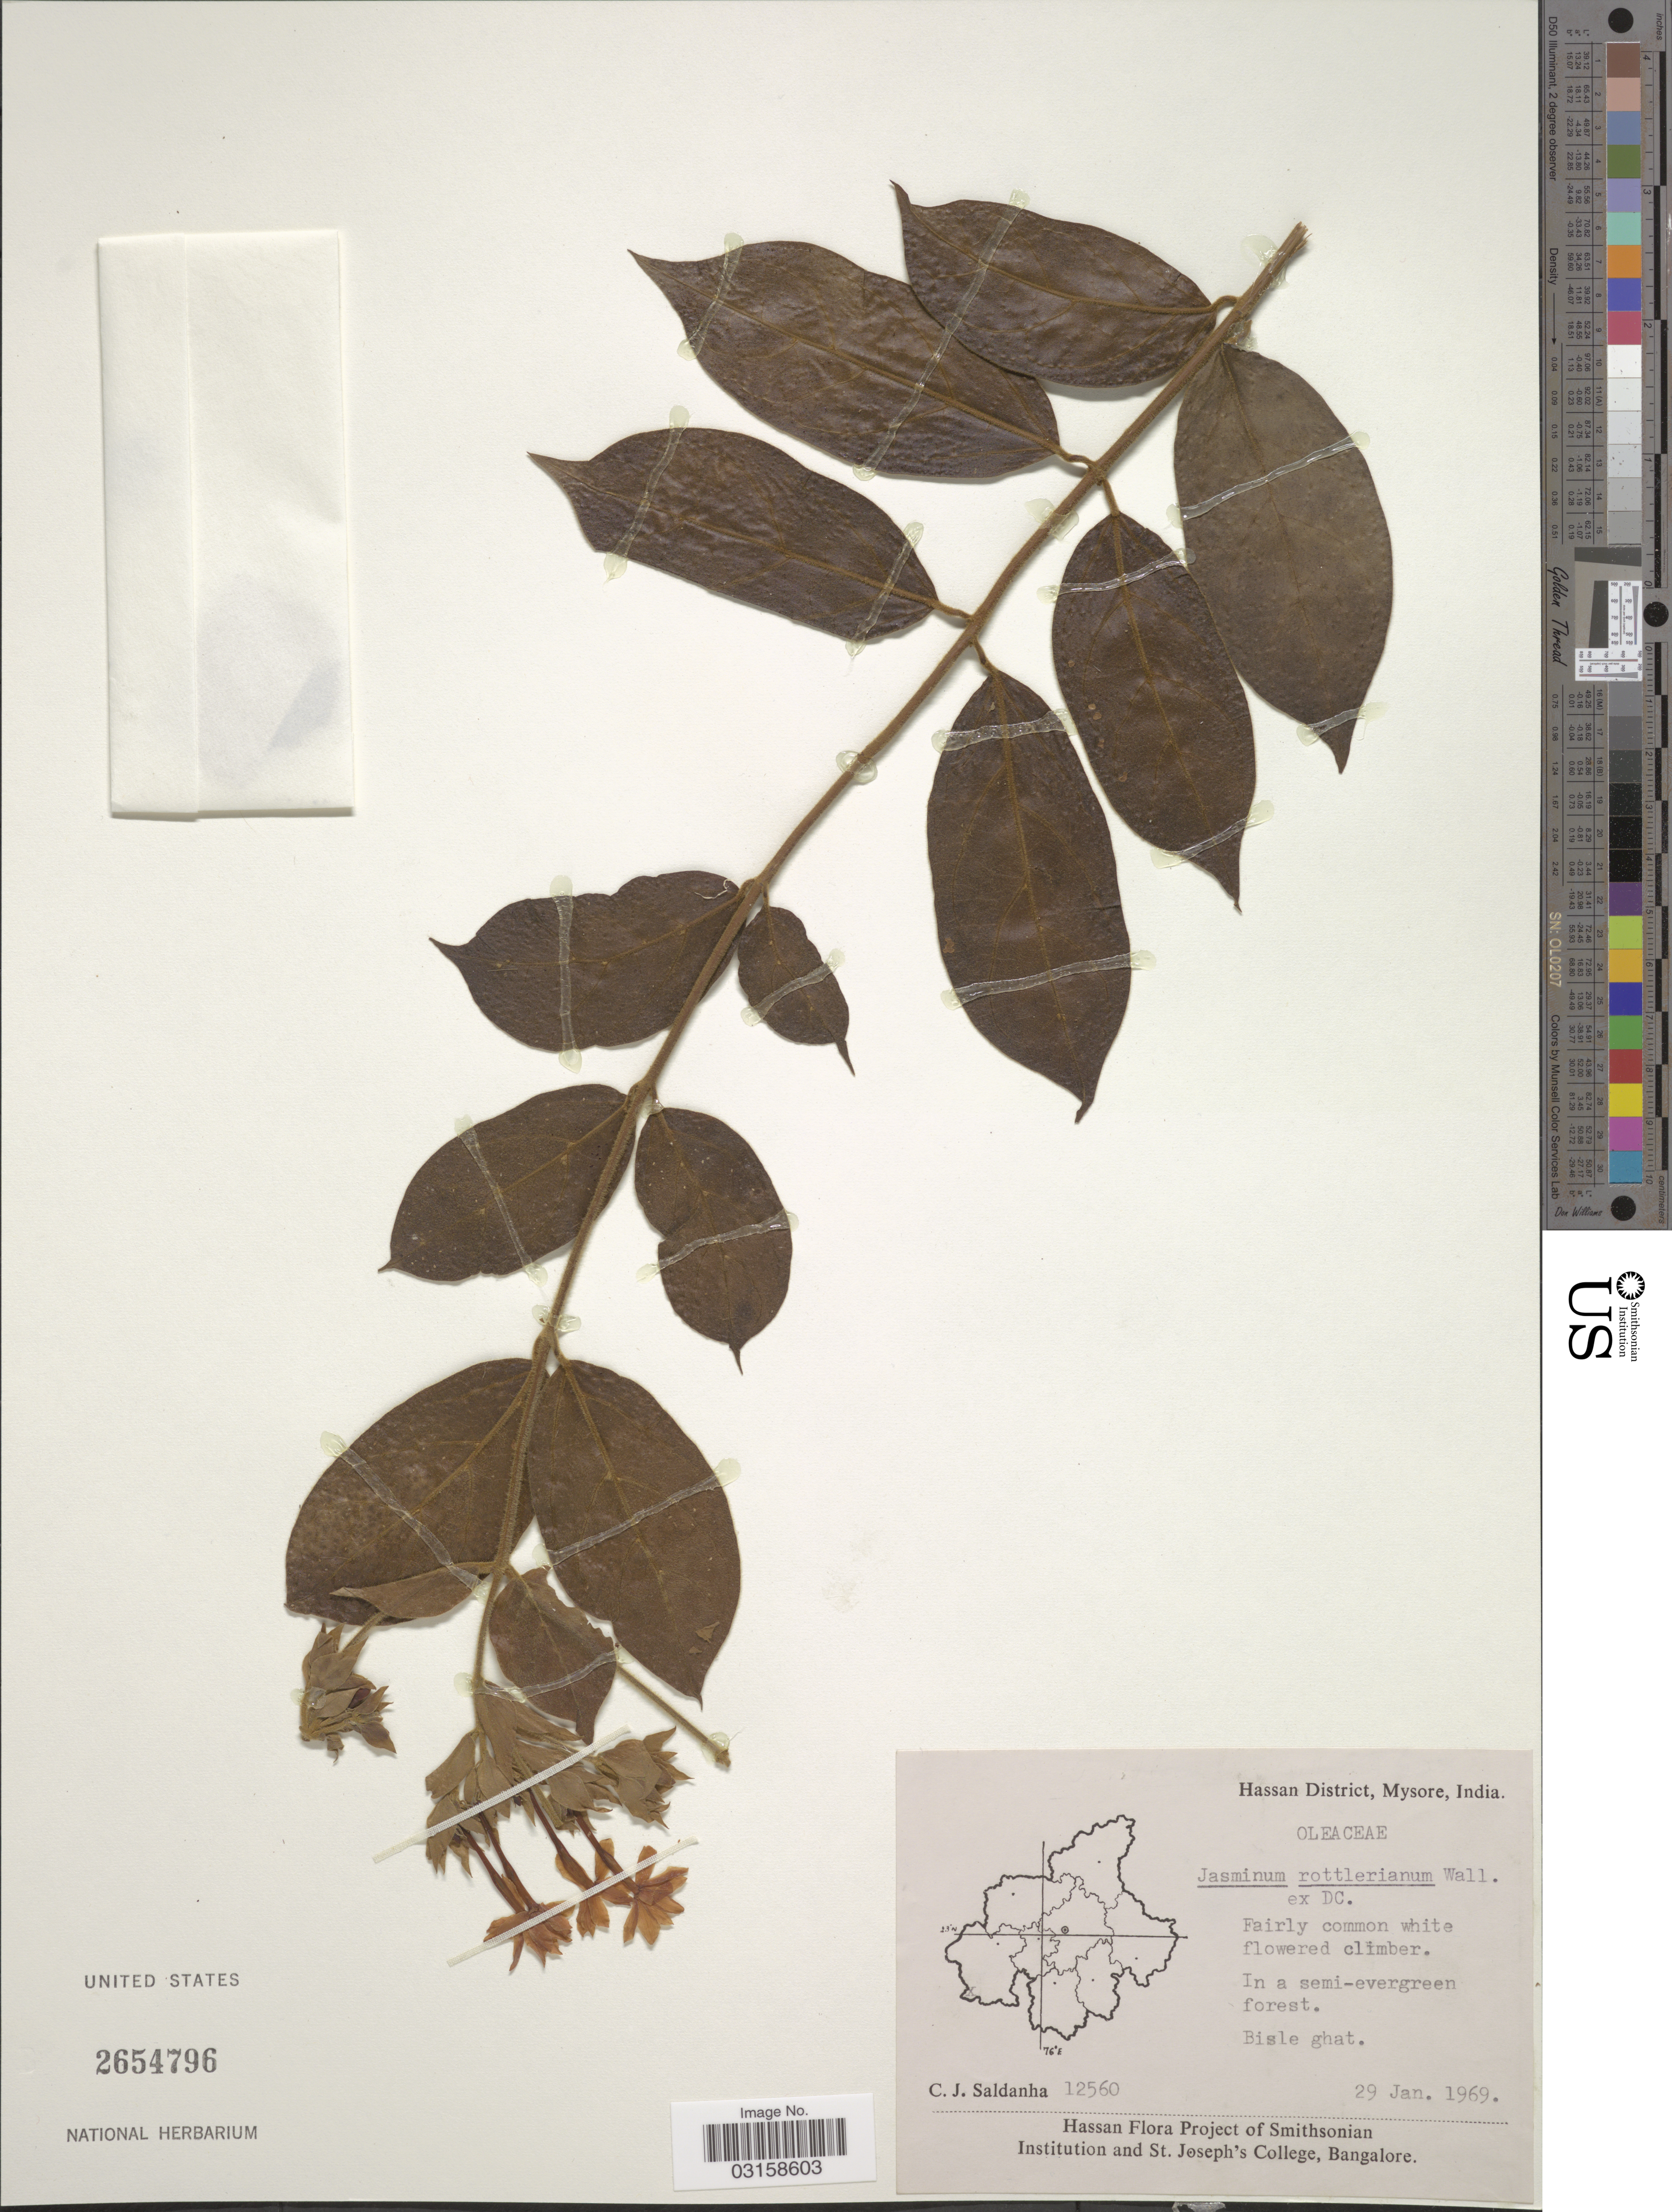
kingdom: Plantae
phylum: Tracheophyta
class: Magnoliopsida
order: Lamiales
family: Oleaceae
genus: Jasminum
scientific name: Jasminum rottlerianum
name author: Wall. ex DC.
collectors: C. J. Saldanha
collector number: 12560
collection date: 1969-01-29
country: India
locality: Hassan District, Mysore. Bisle ghat.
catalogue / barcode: US 2654796